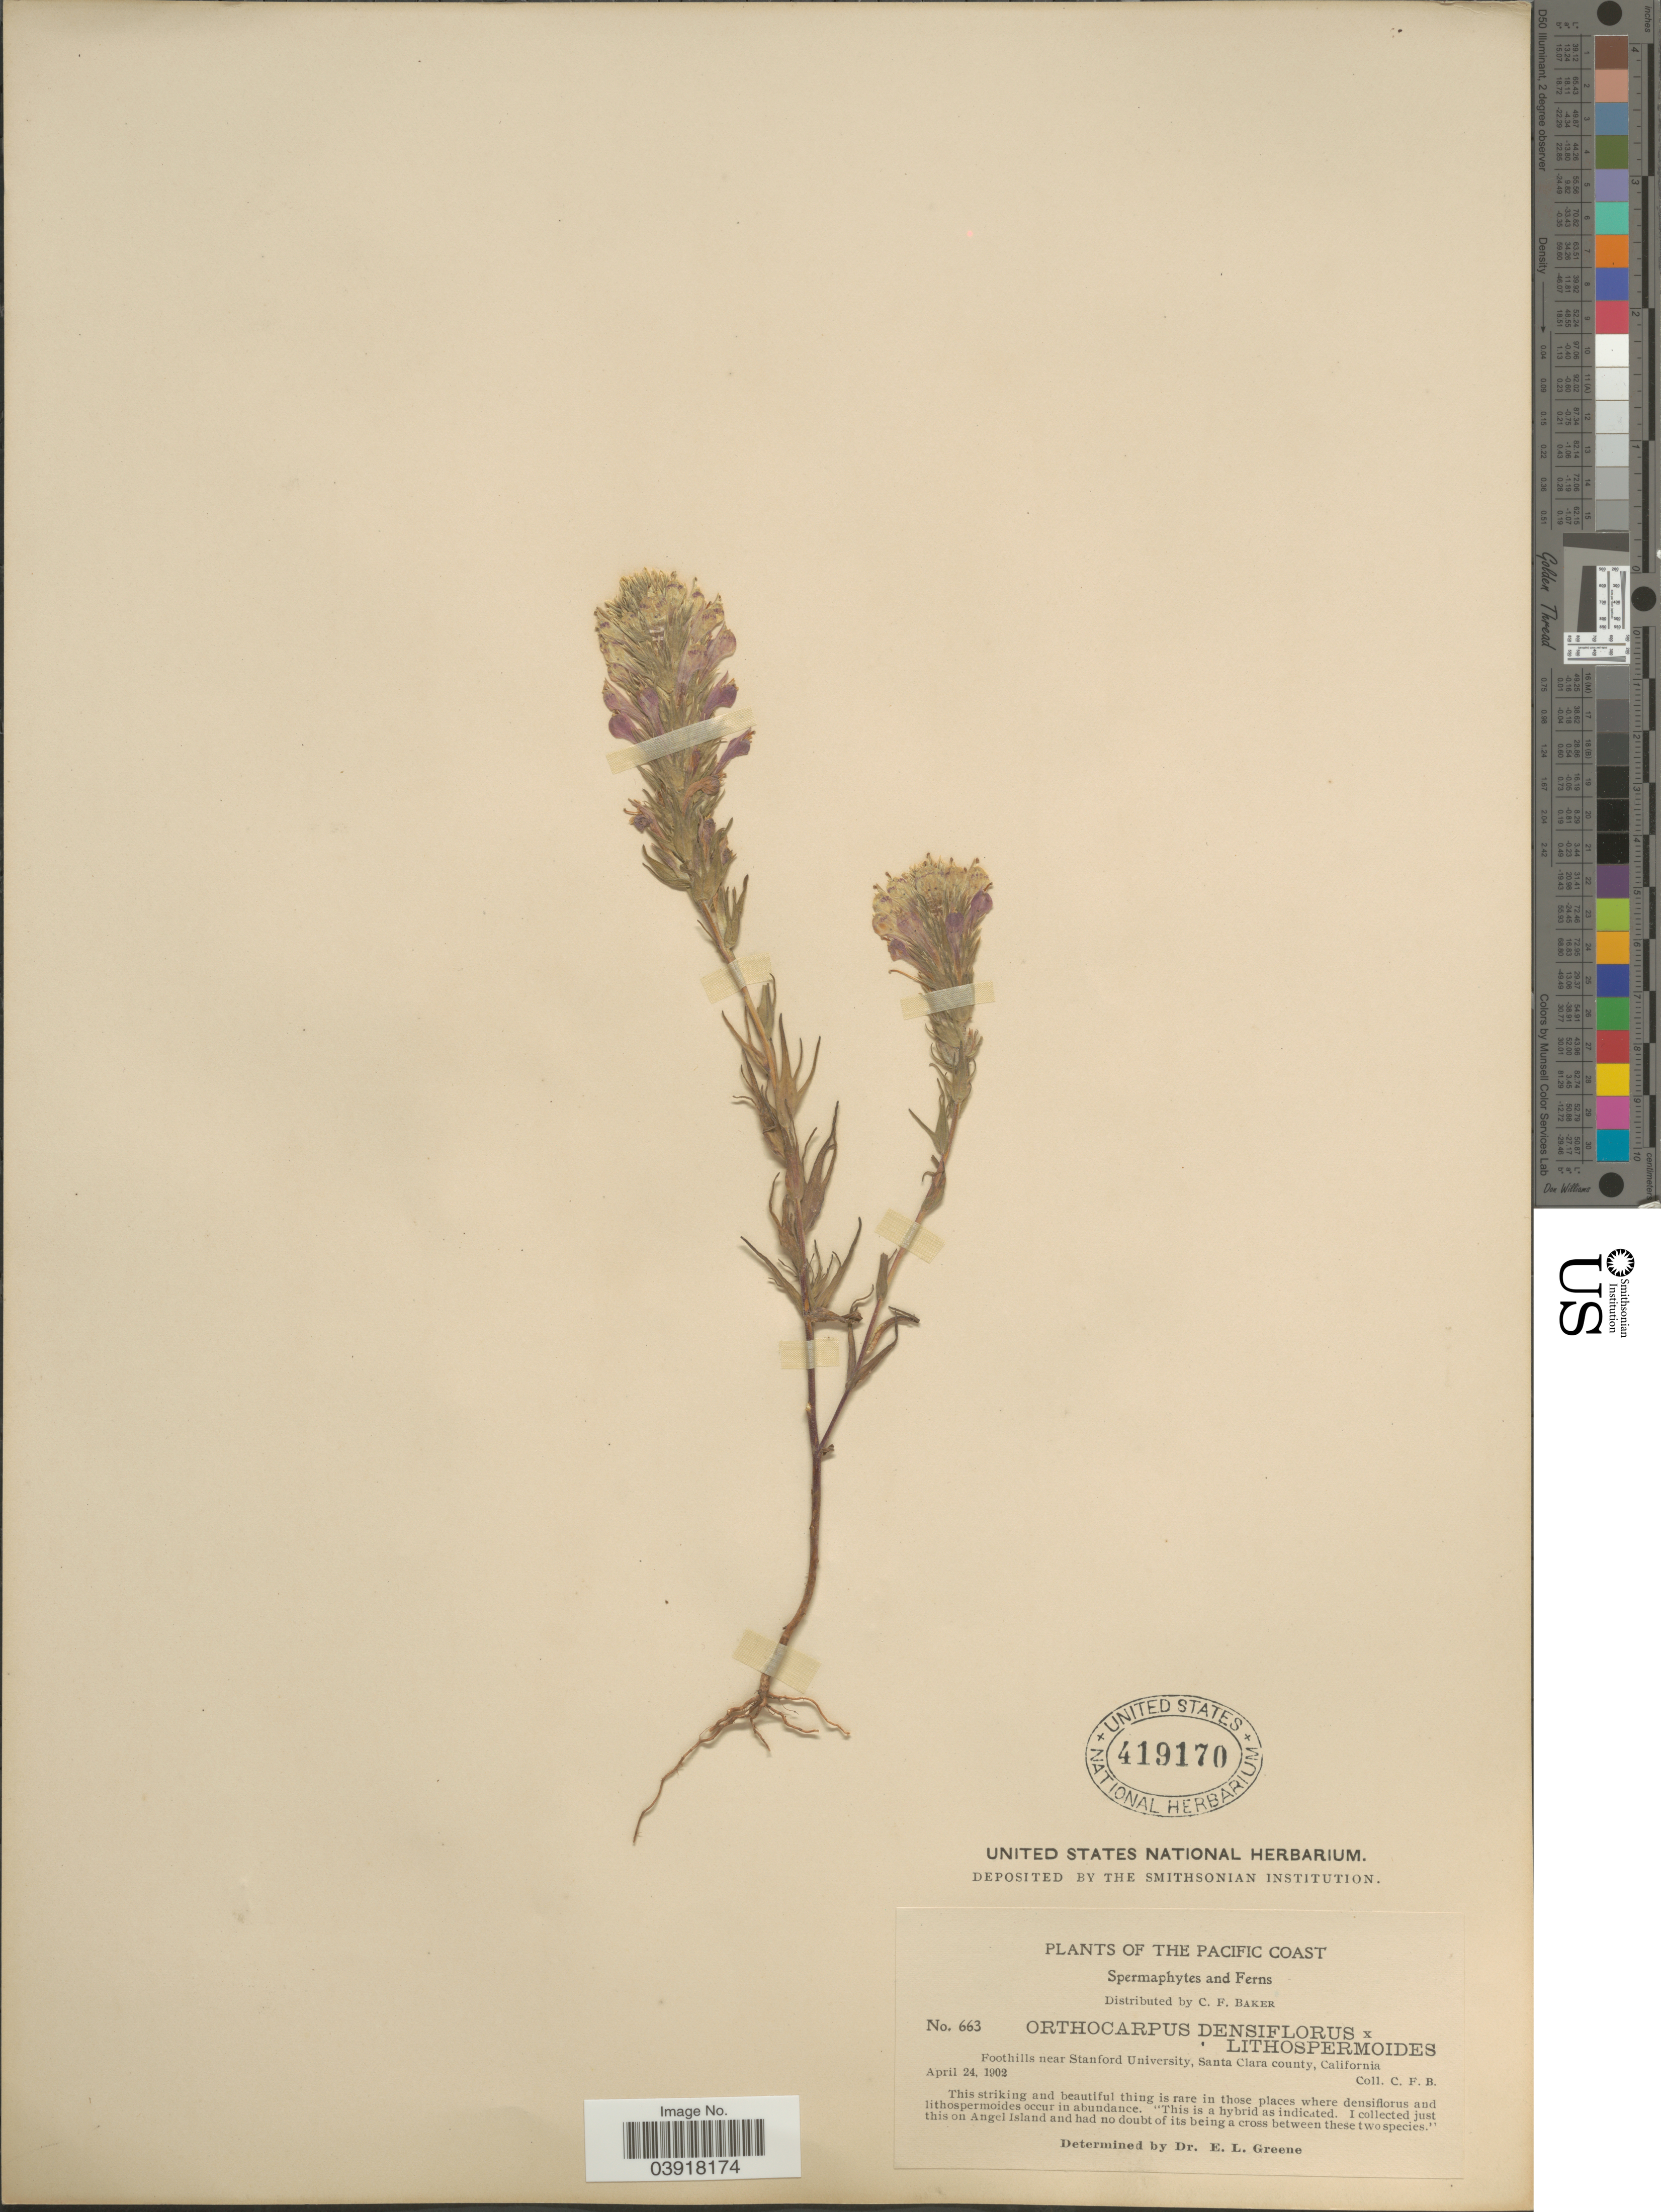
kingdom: Plantae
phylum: Tracheophyta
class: Magnoliopsida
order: Lamiales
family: Orobanchaceae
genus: Orthocarpus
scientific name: Orthocarpus sp.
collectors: C. F. Baker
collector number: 663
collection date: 1902-04-24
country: United States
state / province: California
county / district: Santa Clara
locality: The Pacific Coast. Foothills near Stanford University, Santa Clara county.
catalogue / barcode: US 419170